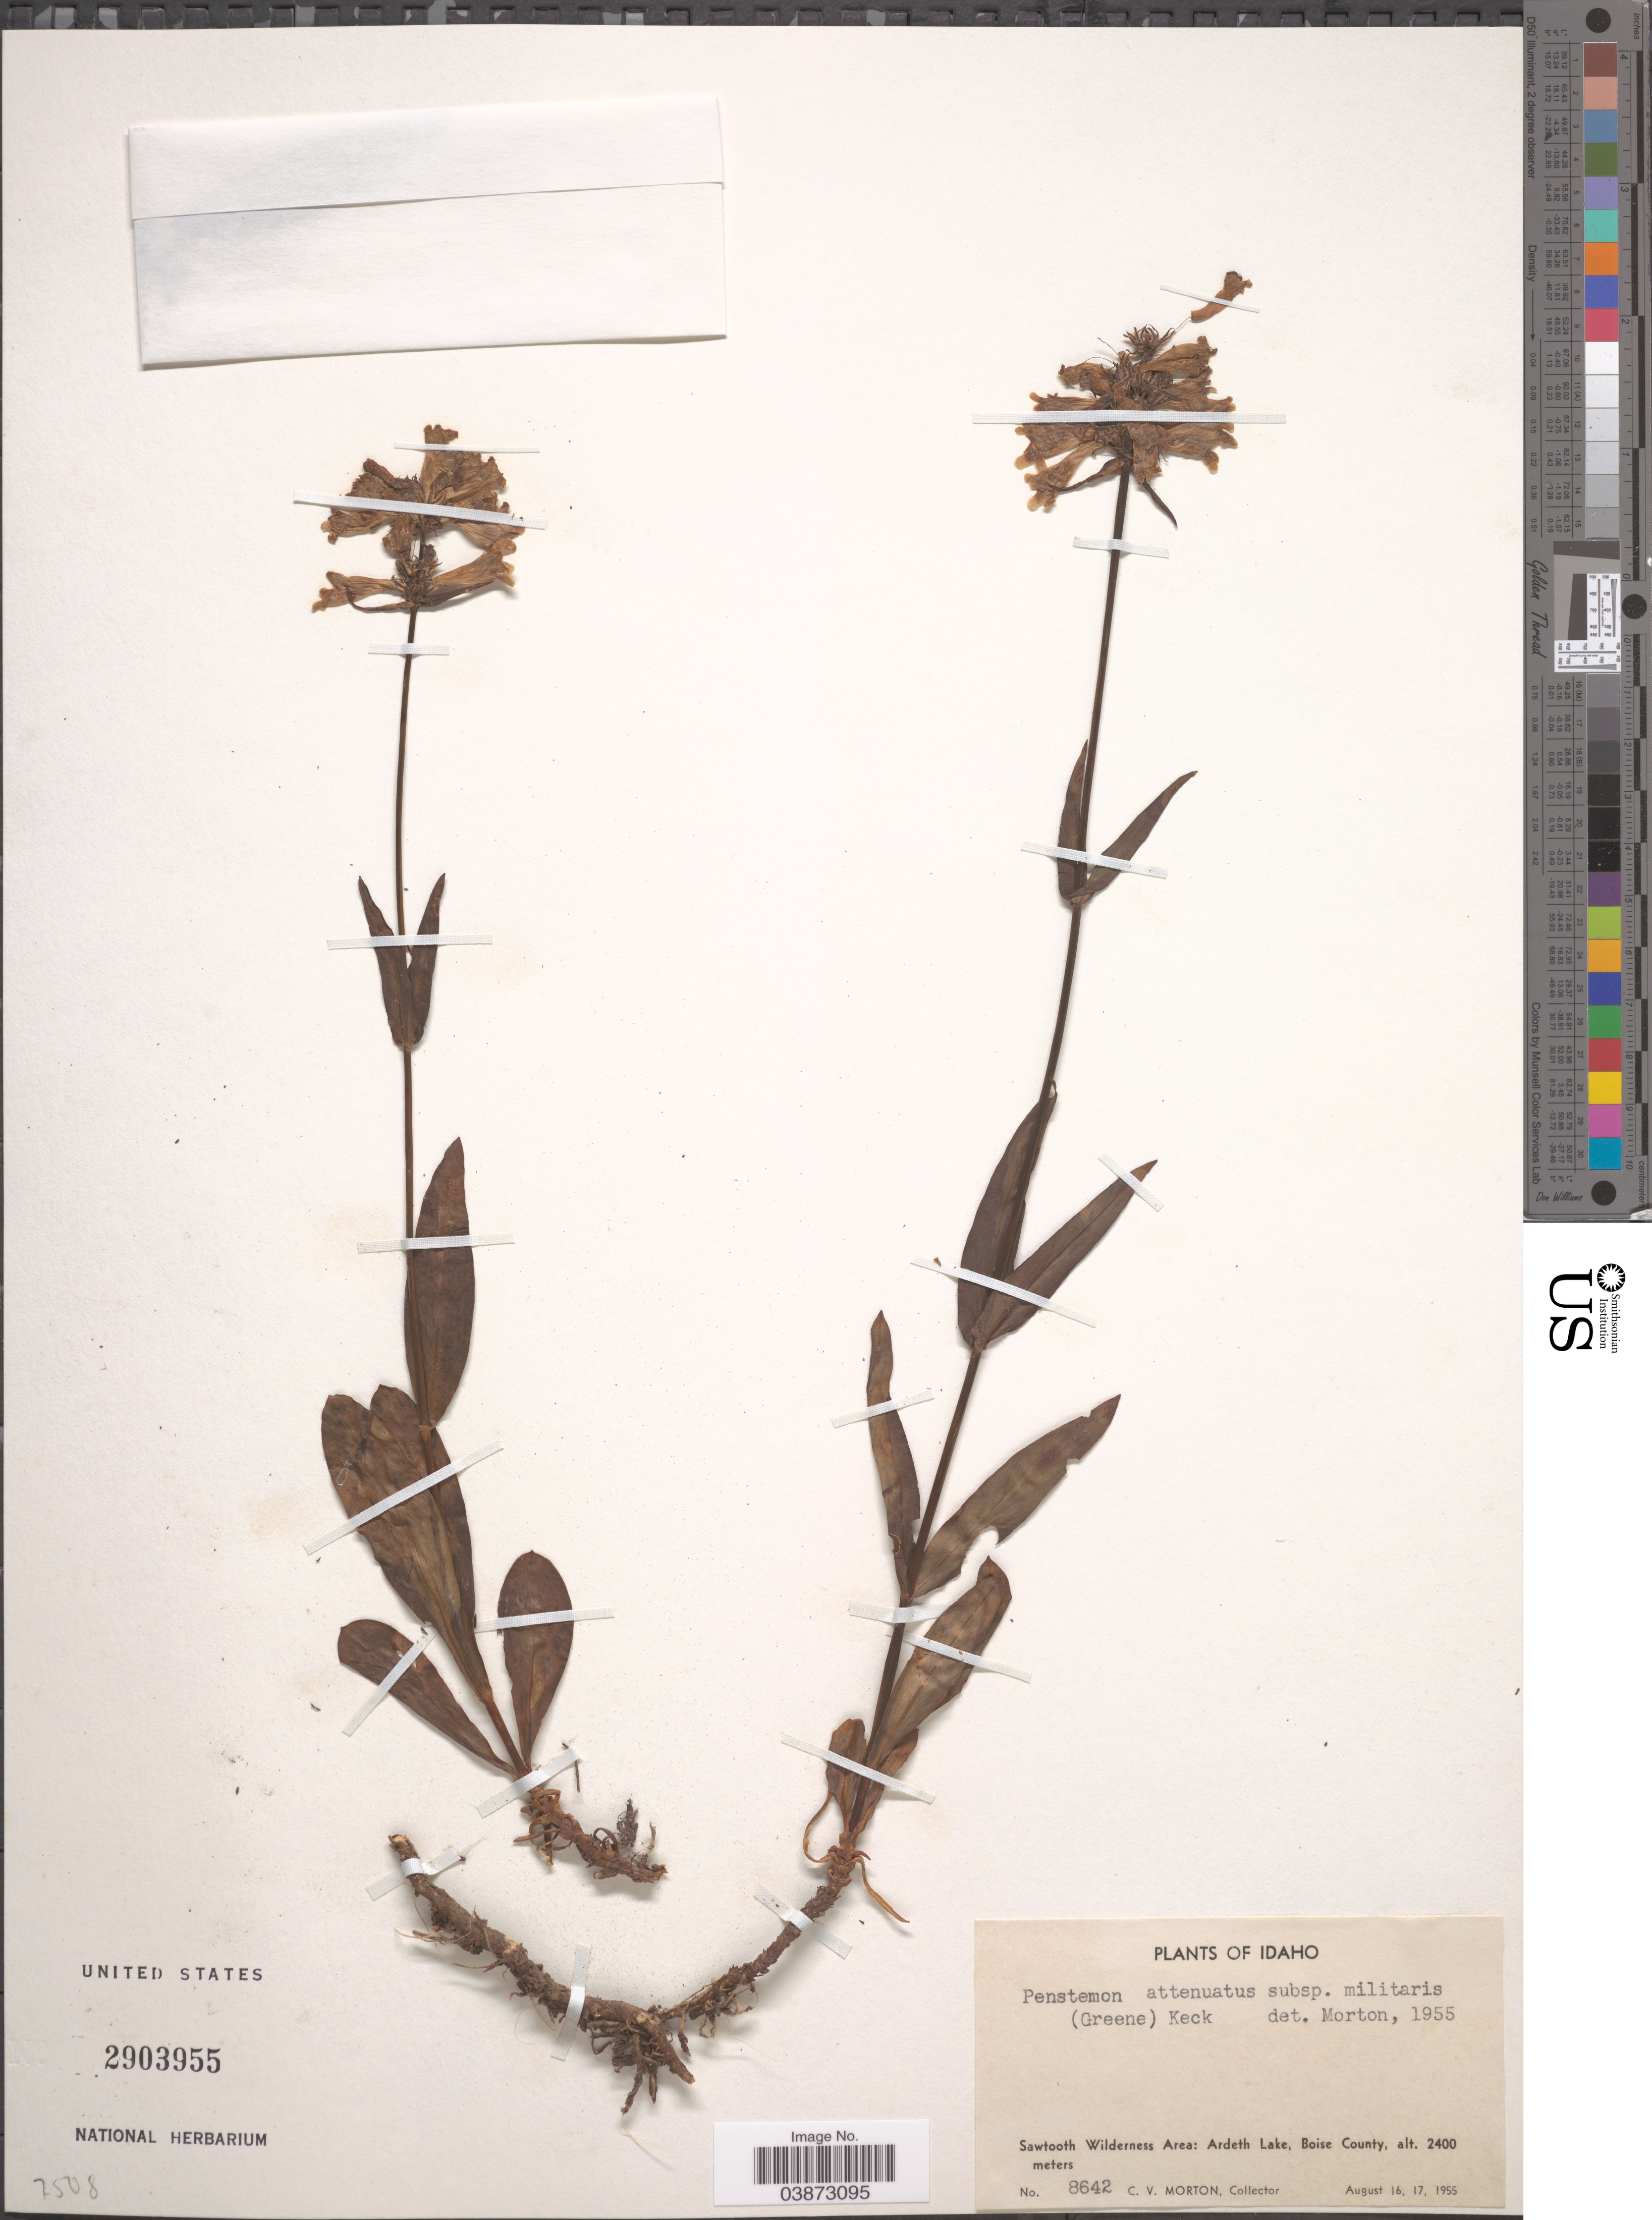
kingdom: Plantae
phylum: Tracheophyta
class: Magnoliopsida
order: Lamiales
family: Plantaginaceae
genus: Penstemon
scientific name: Penstemon attenuatus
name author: Douglas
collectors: C. V. Morton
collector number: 8642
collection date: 1955-08-14/1955-08-17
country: United States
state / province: Idaho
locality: Sawtooth Wilderness Area: Ardeth Lake, Boise County.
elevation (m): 2400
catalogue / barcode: US 2903955